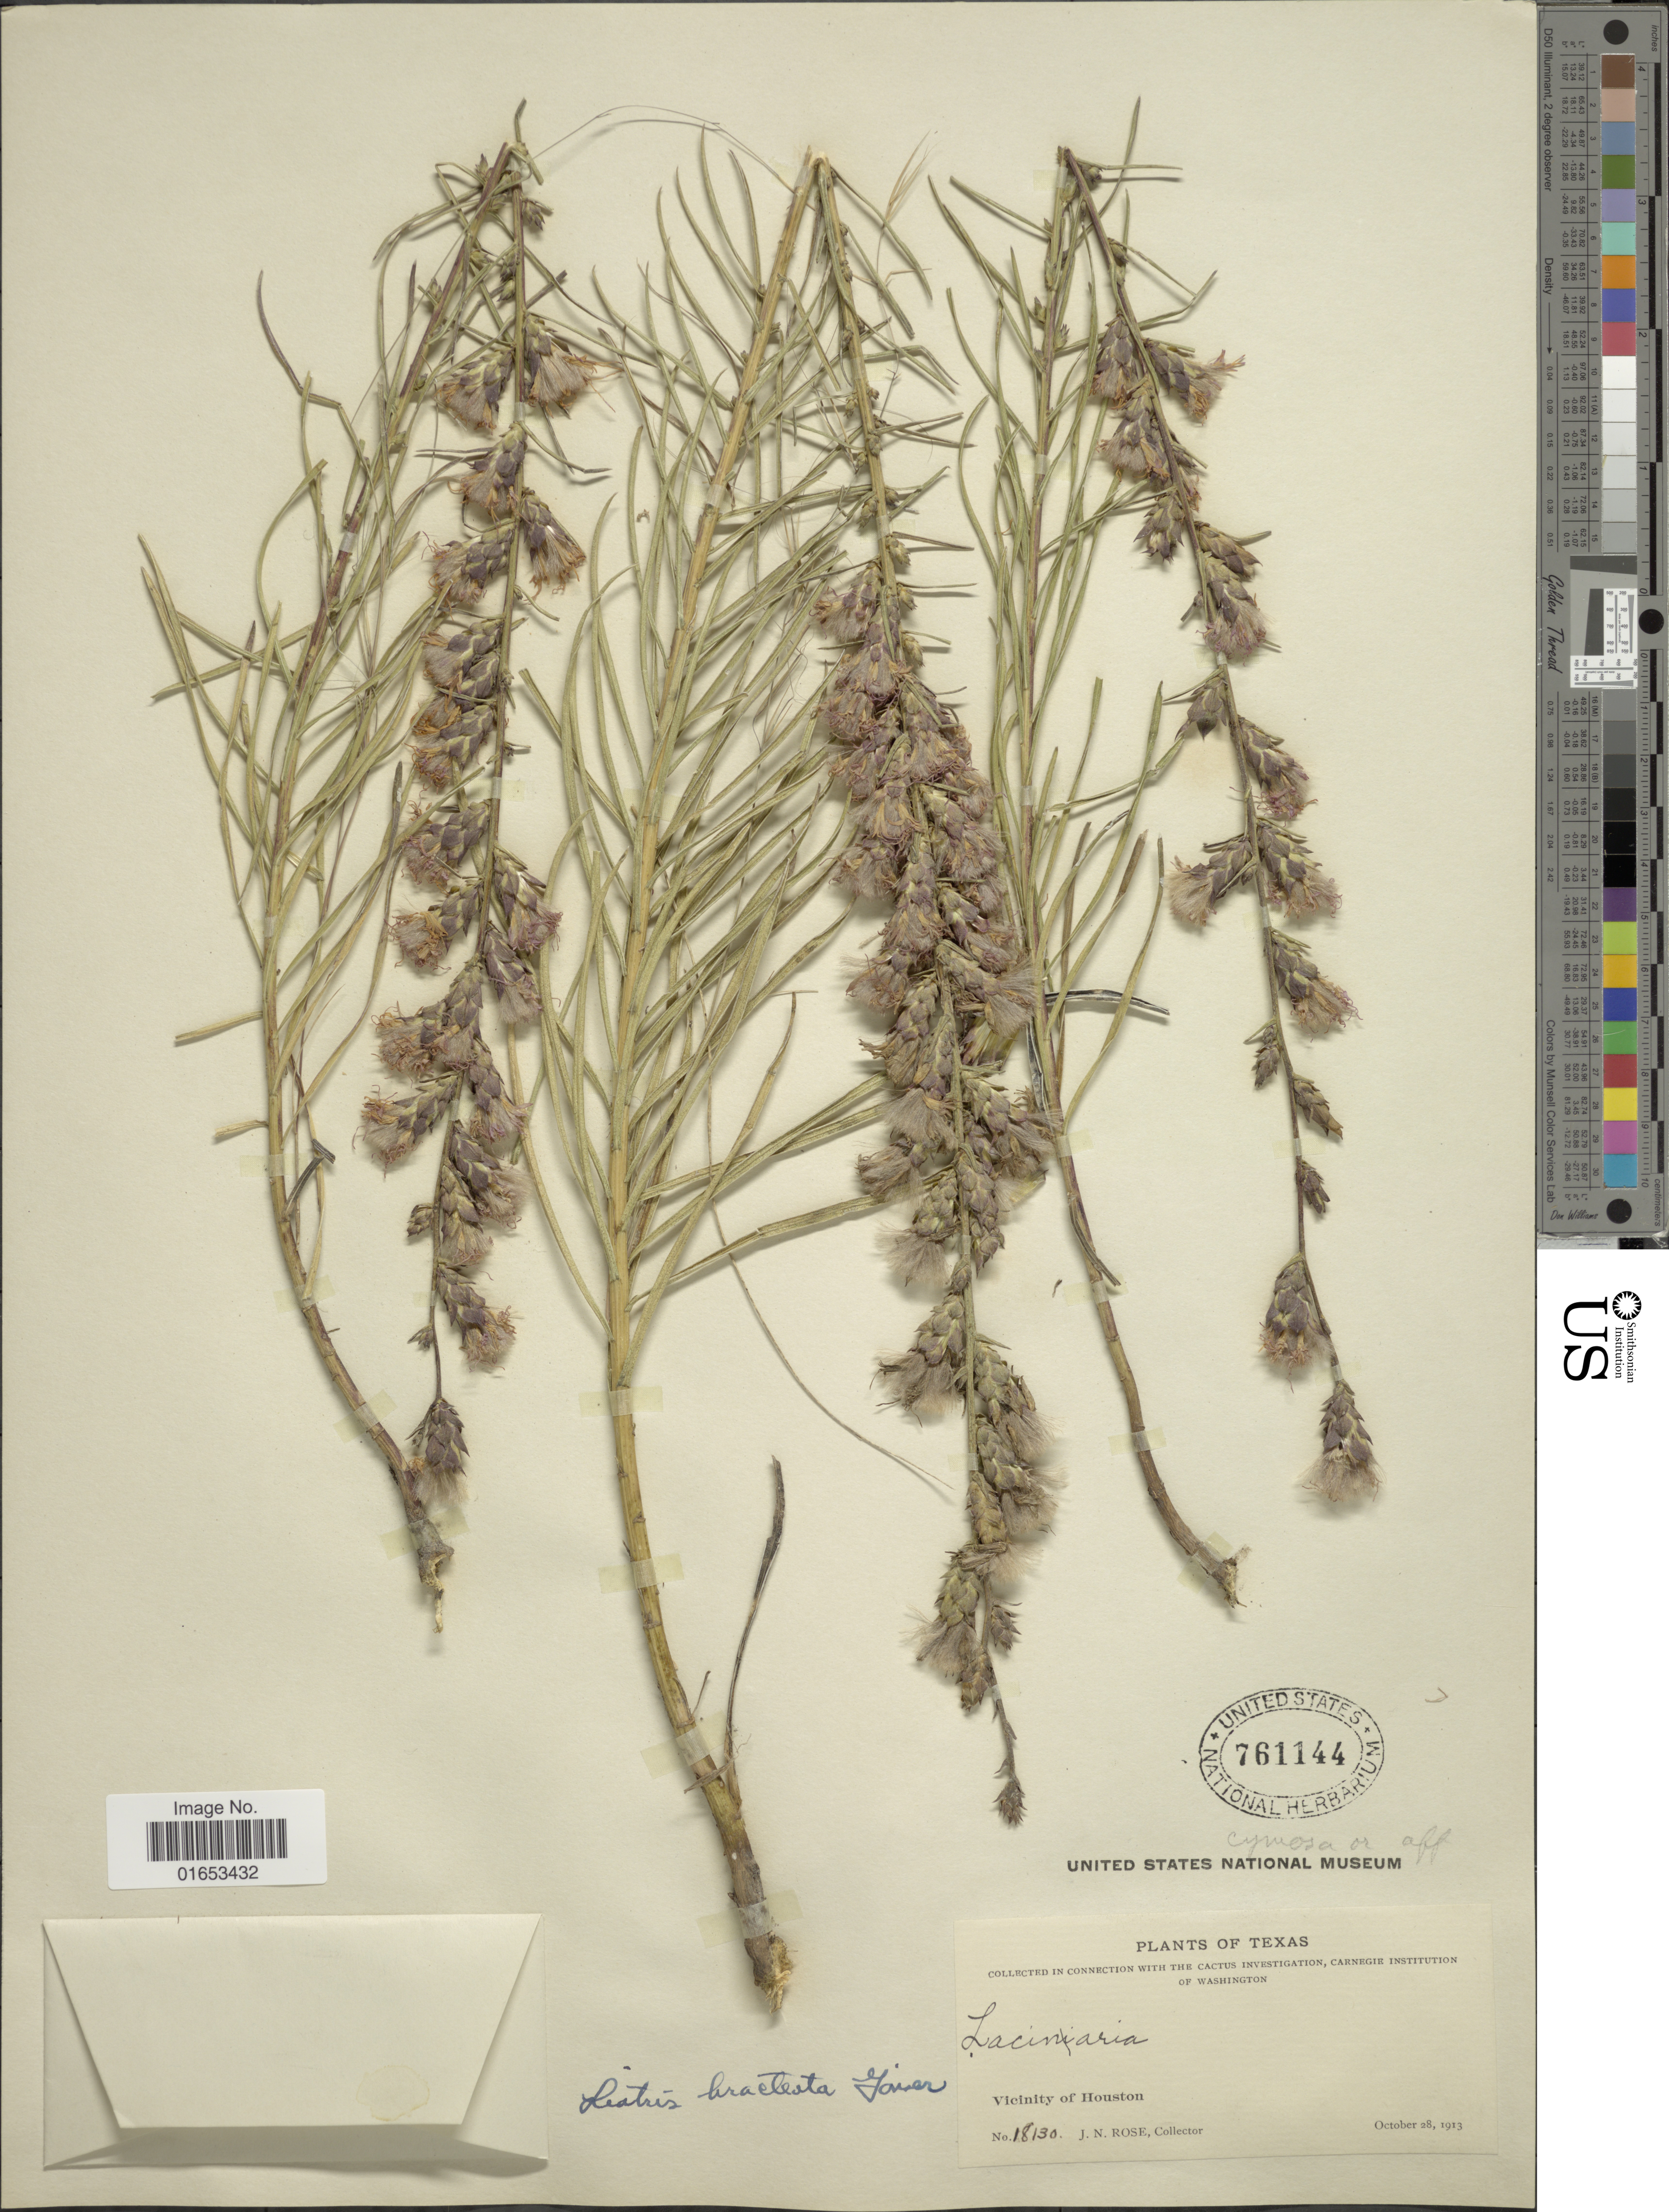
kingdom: Plantae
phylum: Tracheophyta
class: Magnoliopsida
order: Asterales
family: Asteraceae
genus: Liatris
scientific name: Liatris bracteata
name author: Gaiser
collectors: J. N. Rose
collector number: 18130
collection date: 1913-10-28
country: United States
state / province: Texas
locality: Vicinity of Houston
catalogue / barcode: US 761144